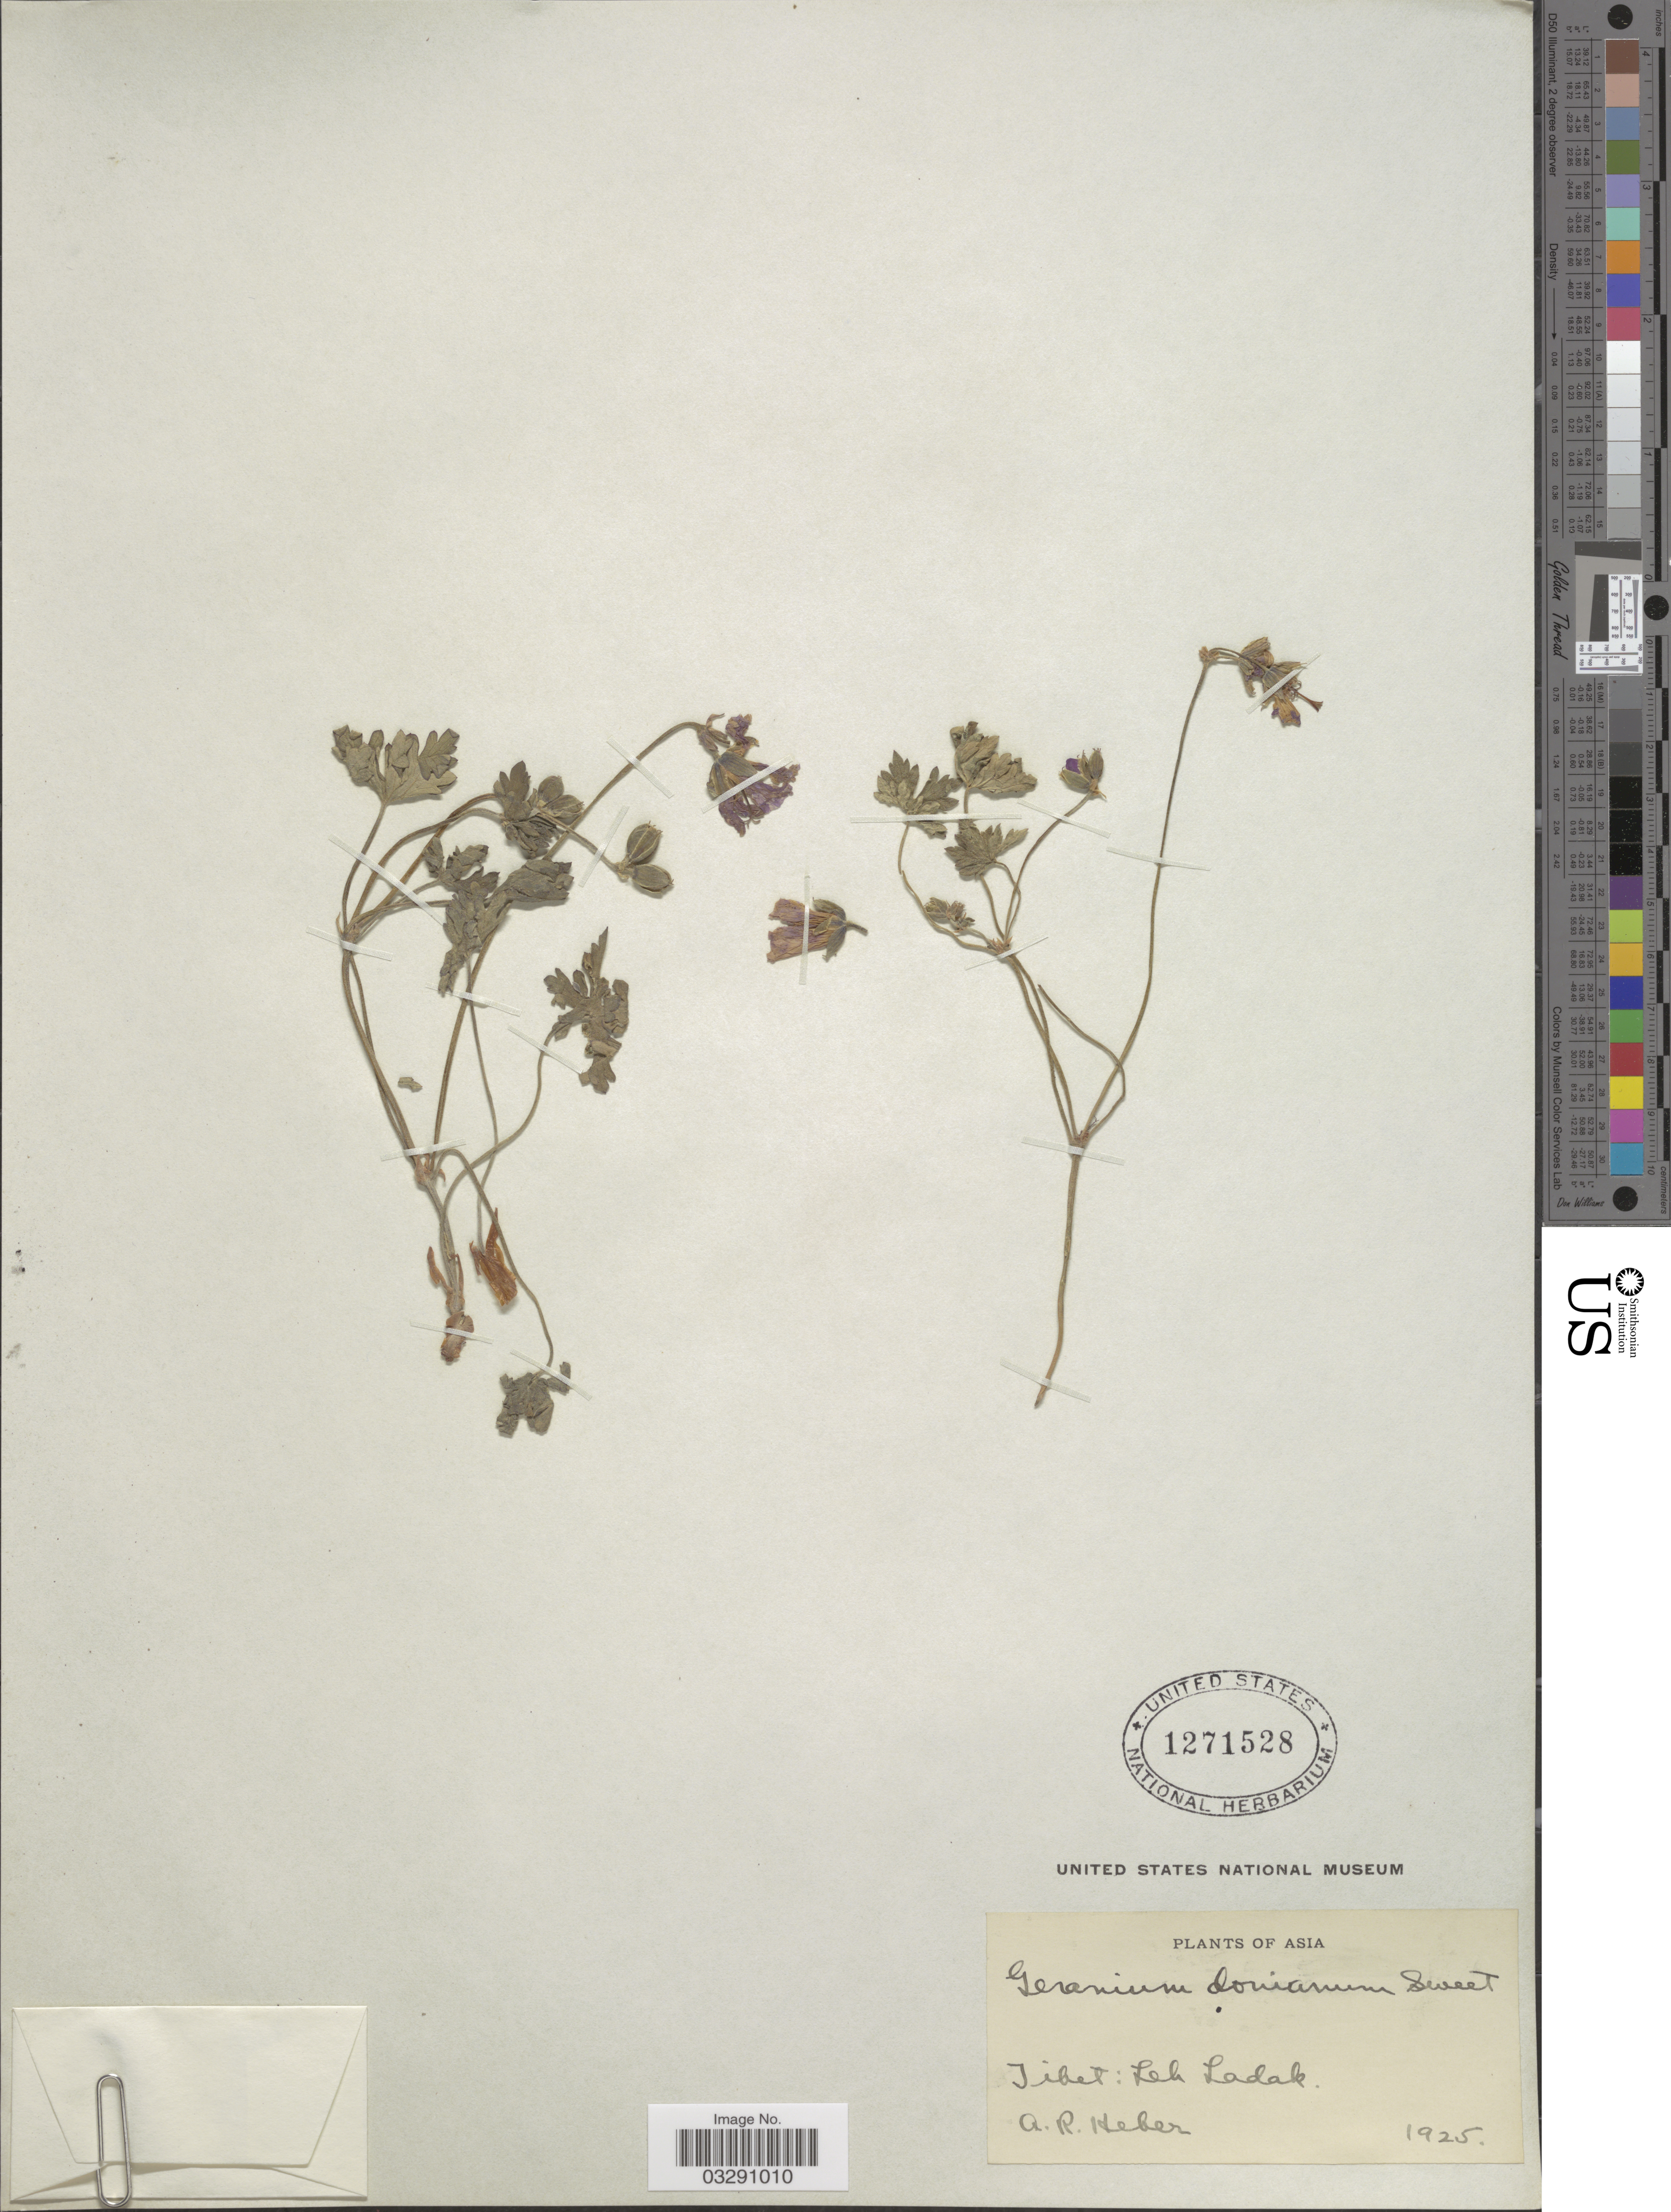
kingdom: Plantae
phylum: Tracheophyta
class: Magnoliopsida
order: Geraniales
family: Geraniaceae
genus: Geranium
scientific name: Geranium donianum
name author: Sweet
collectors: A. Heber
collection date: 1925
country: India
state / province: Ladakh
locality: Tibet: Leh Ladak.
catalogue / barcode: US 1271528